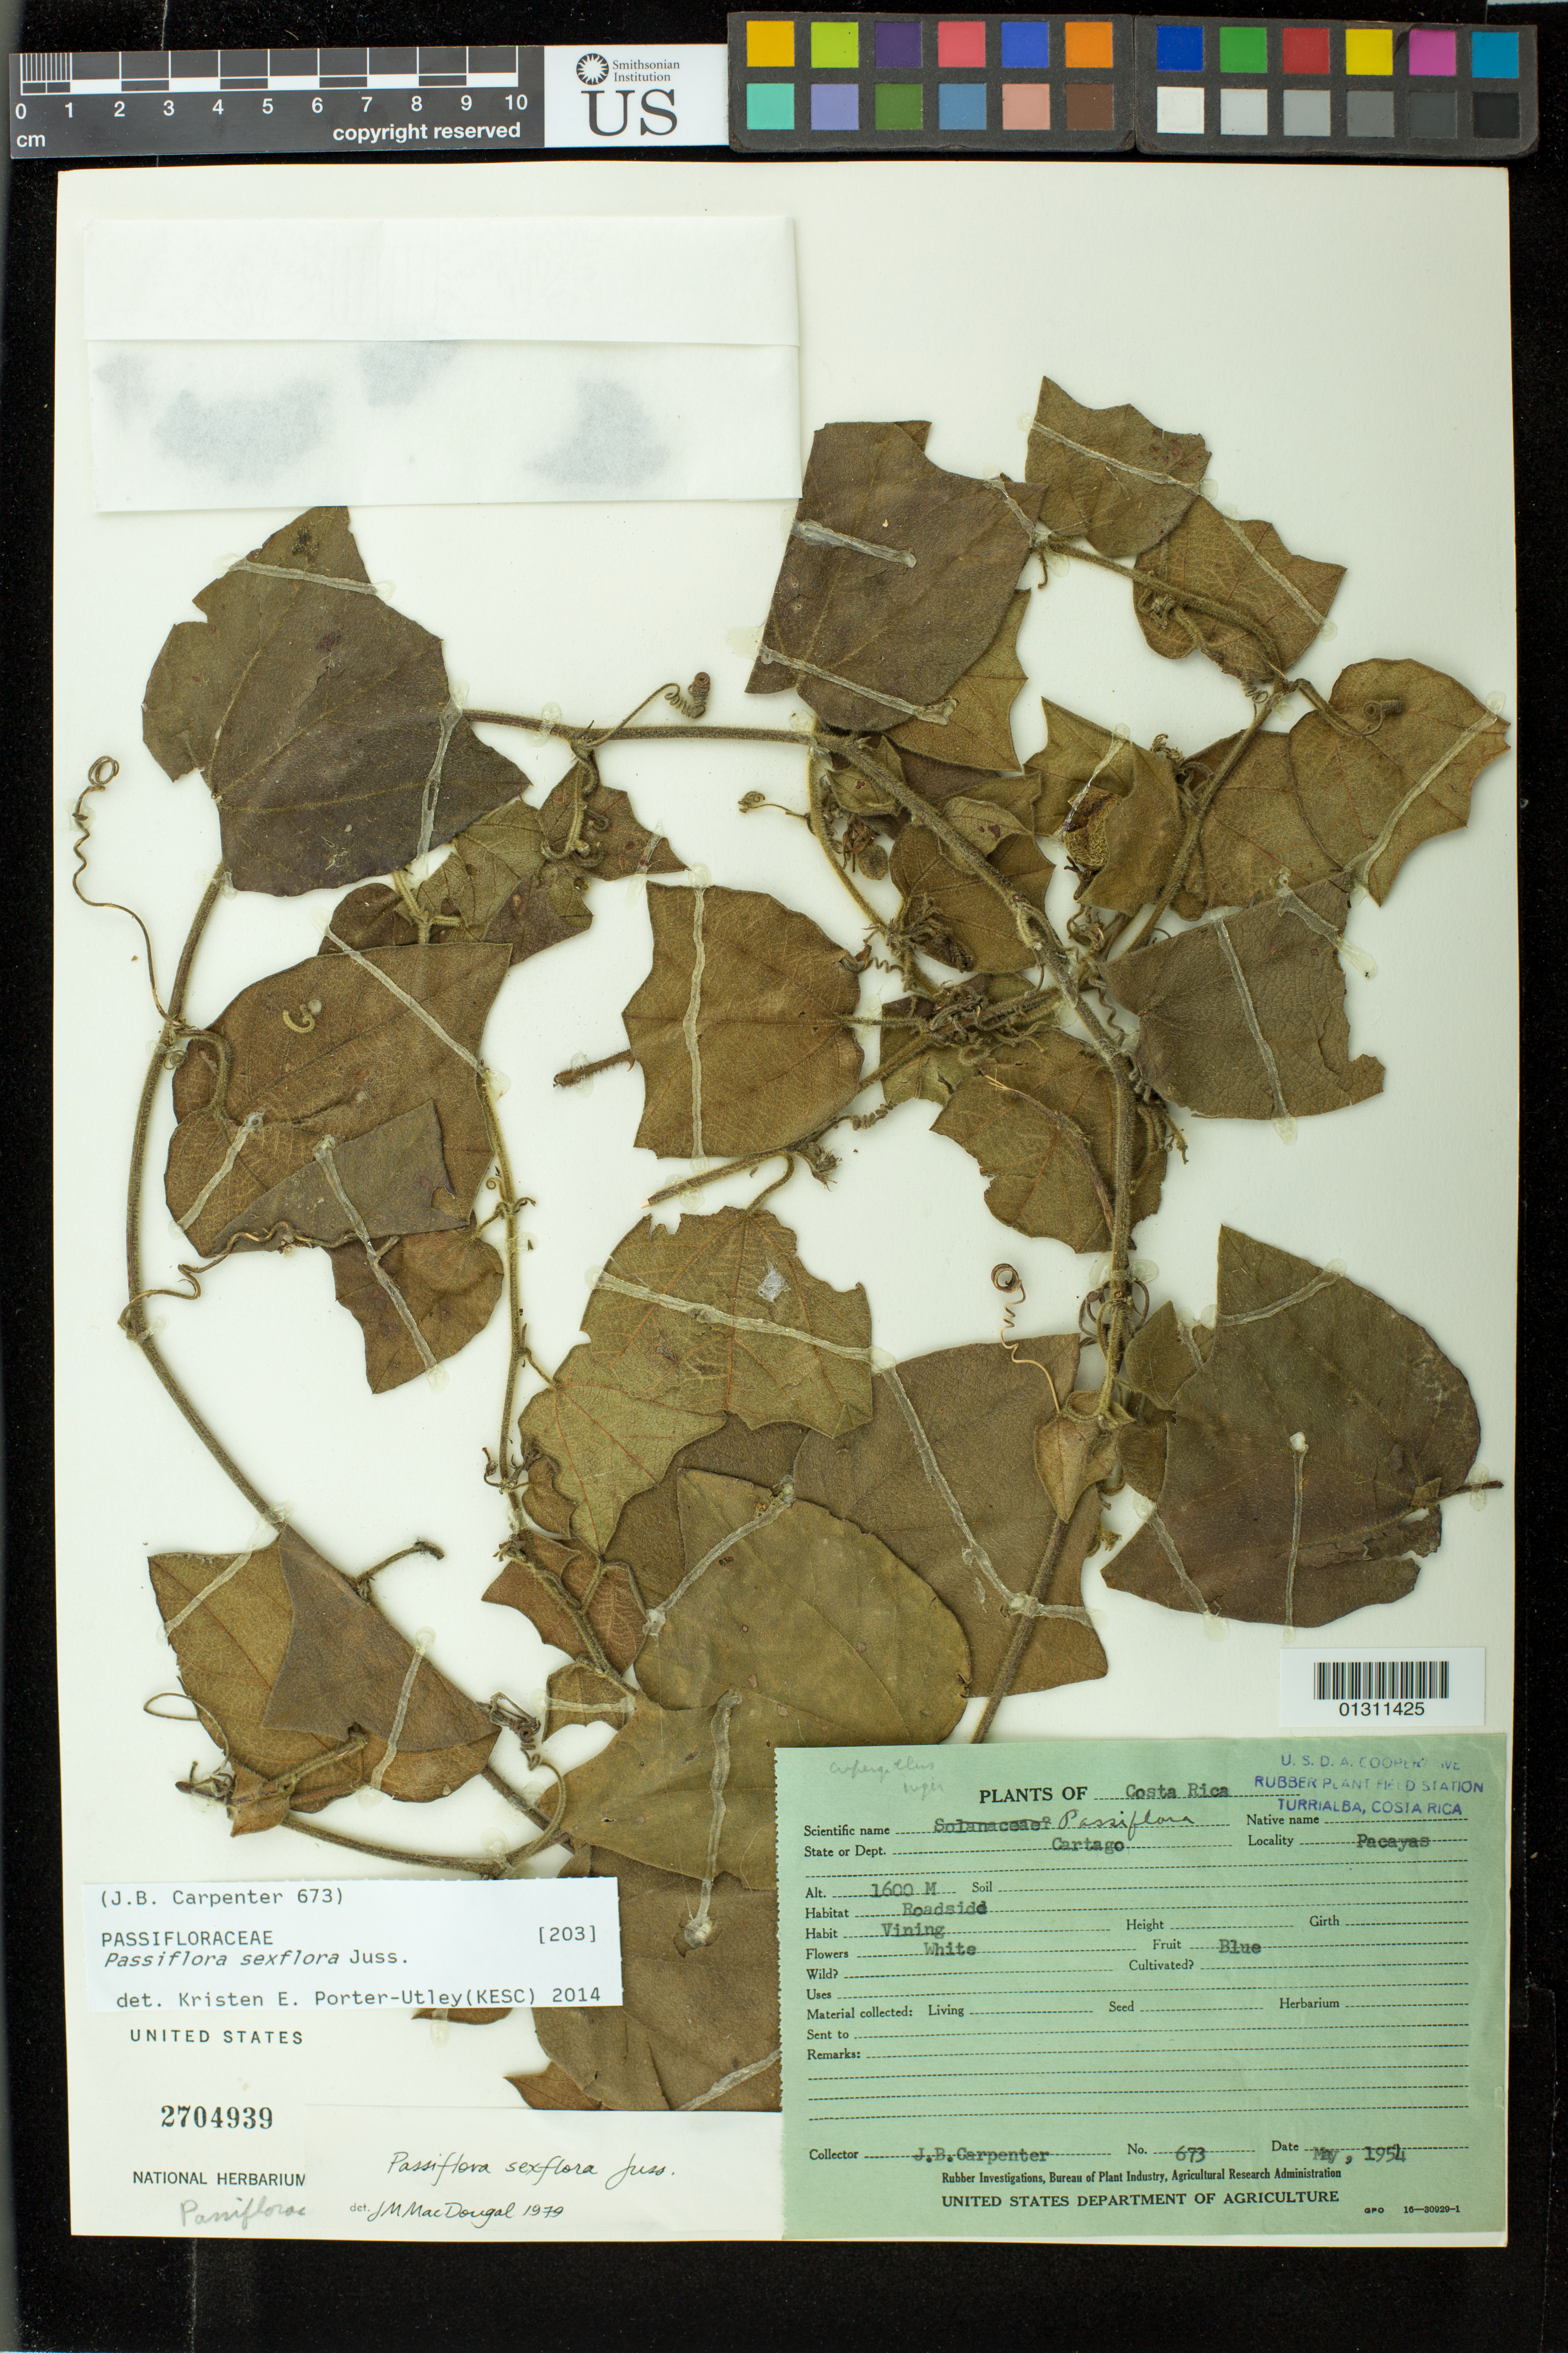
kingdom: Plantae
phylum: Tracheophyta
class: Magnoliopsida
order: Malpighiales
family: Passifloraceae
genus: Passiflora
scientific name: Passiflora sexflora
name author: Juss.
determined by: Porter-Utley, Kristen E.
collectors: J. Carpenter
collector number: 673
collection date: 1954-05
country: Costa Rica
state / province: Cartago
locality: Pacayas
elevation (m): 1600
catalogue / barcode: US 2704939